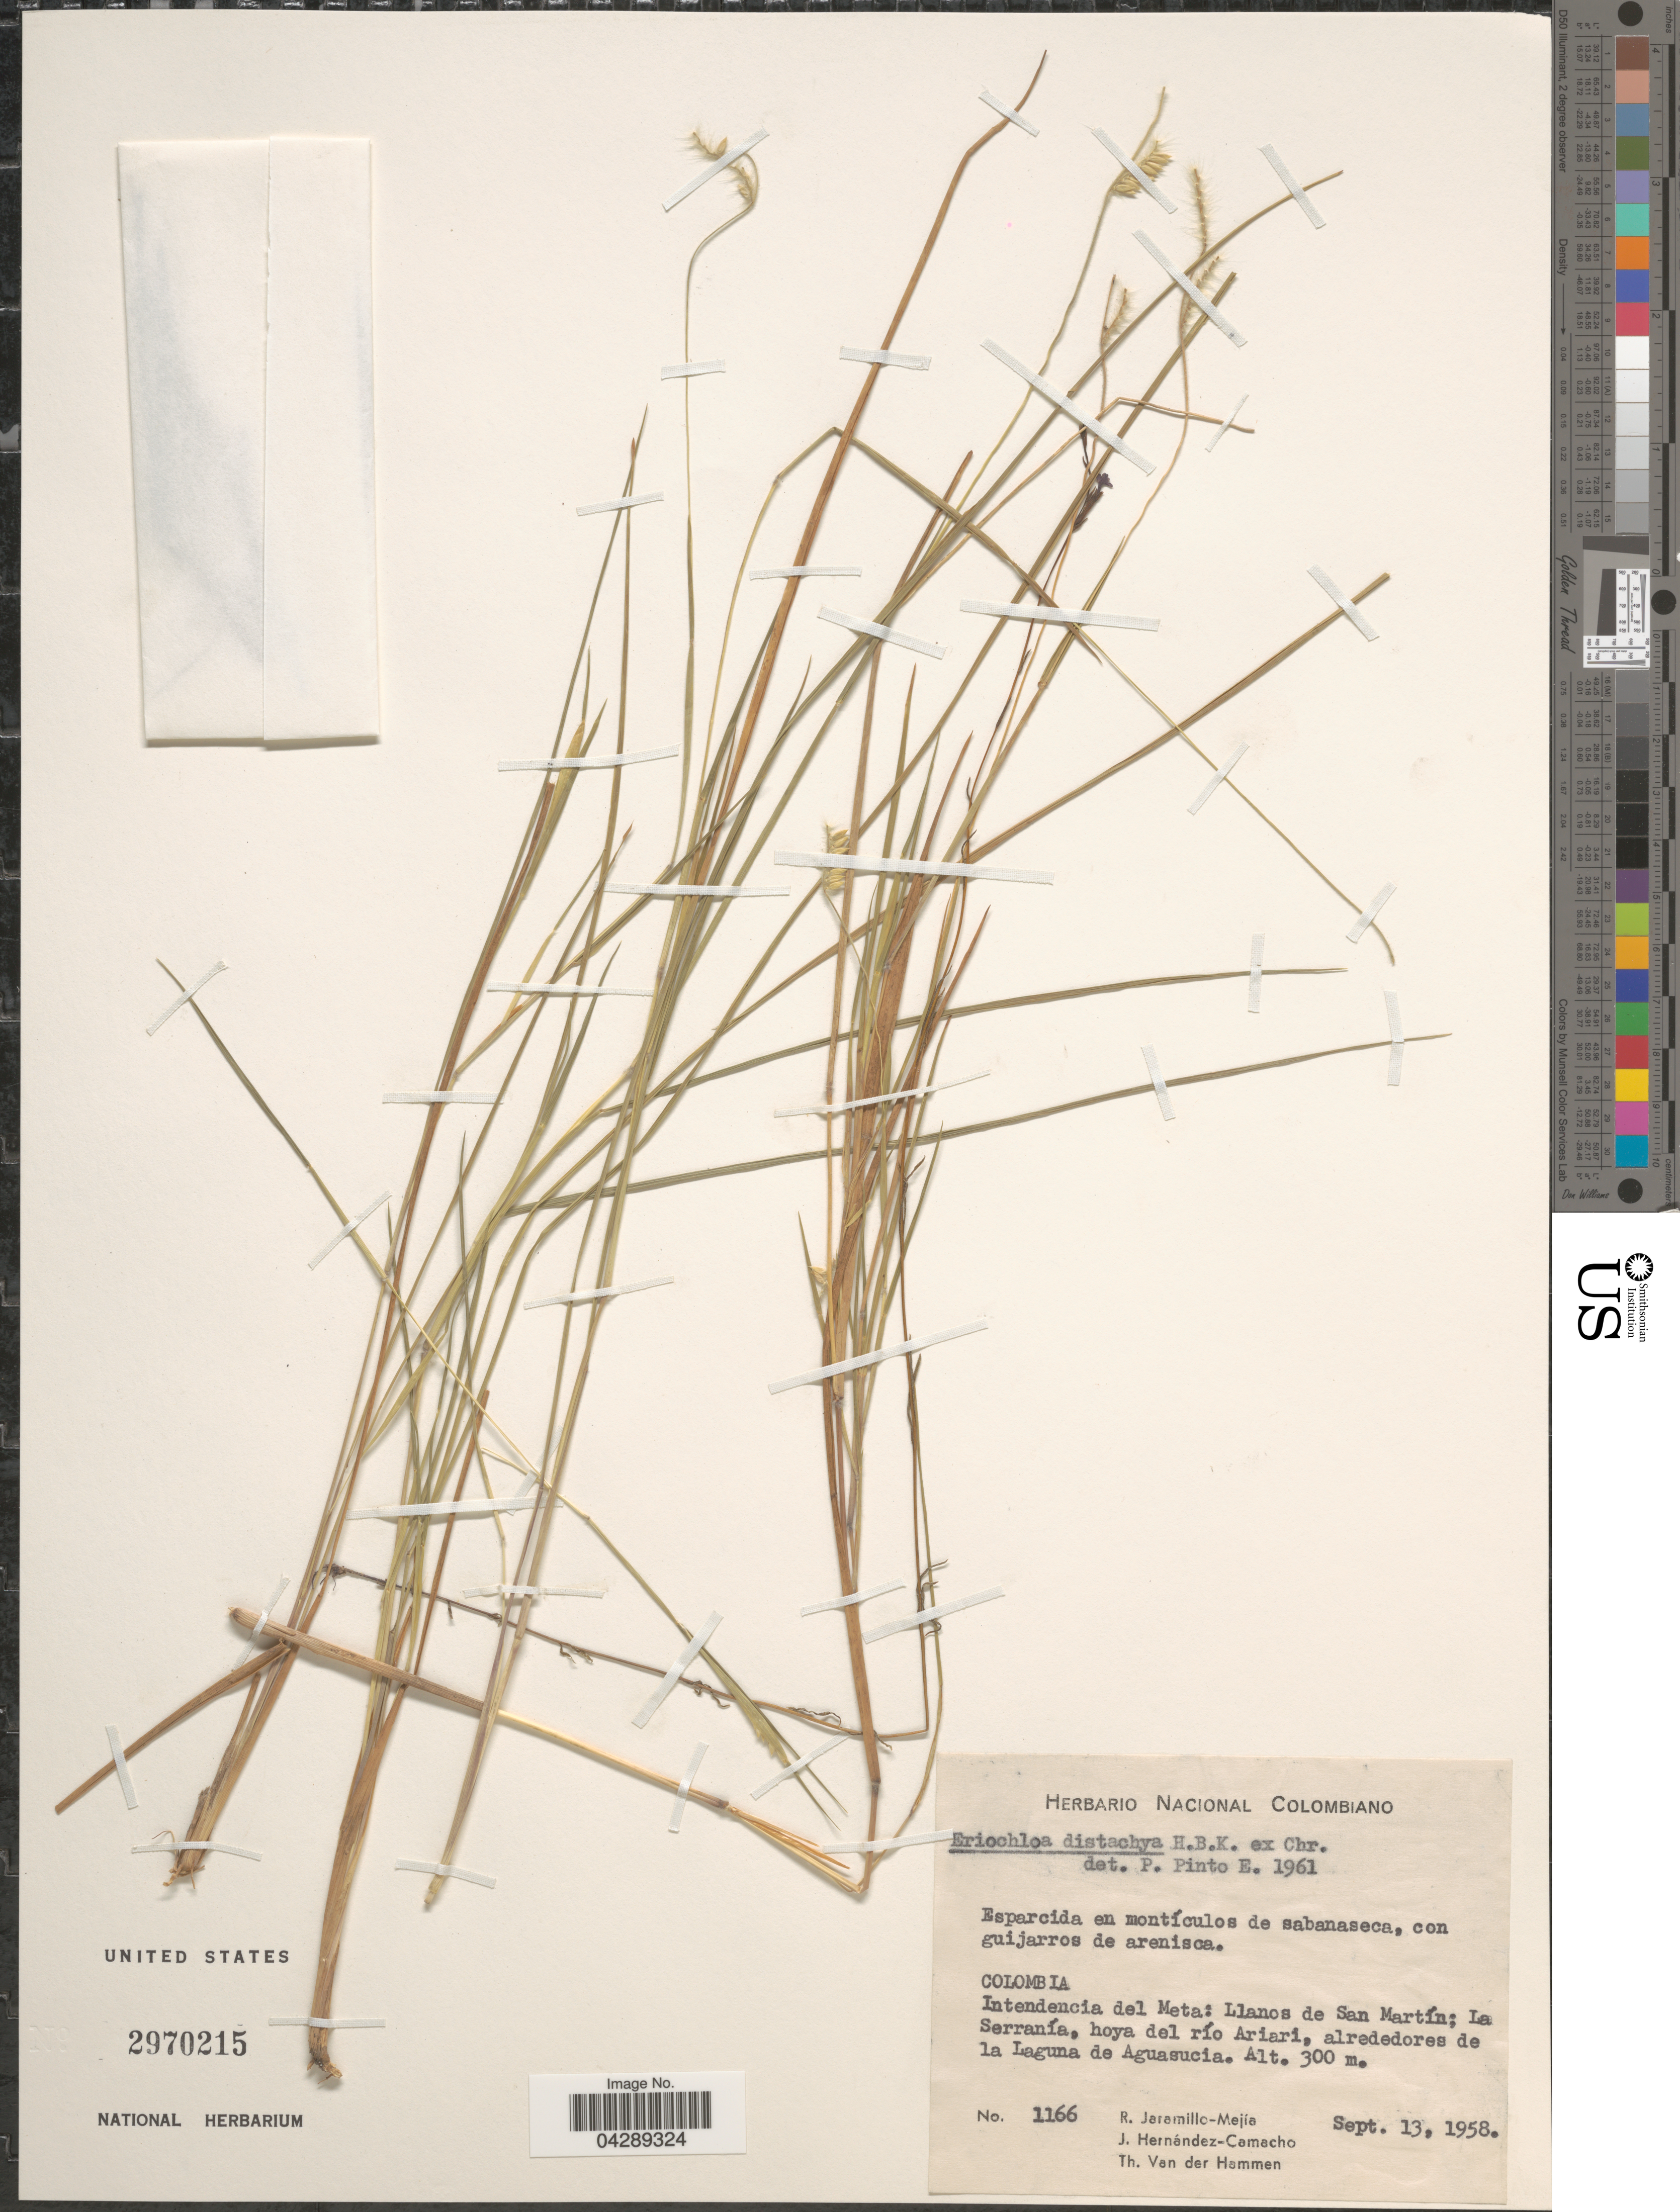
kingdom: Plantae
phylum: Tracheophyta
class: Liliopsida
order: Poales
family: Poaceae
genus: Eriochloa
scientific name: Eriochloa distachya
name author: Kunth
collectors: R. Jaramillo M., J. Hernandez Camacho & T. Van der Hammen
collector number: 1166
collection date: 1958-09-13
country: Colombia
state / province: Meta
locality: Intendencia del Meta: Llanos de San Martín; La Serranía, hoya del río Ariari, alrededores de la Laguna de Aguasucia.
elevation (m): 300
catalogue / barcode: US 2970215